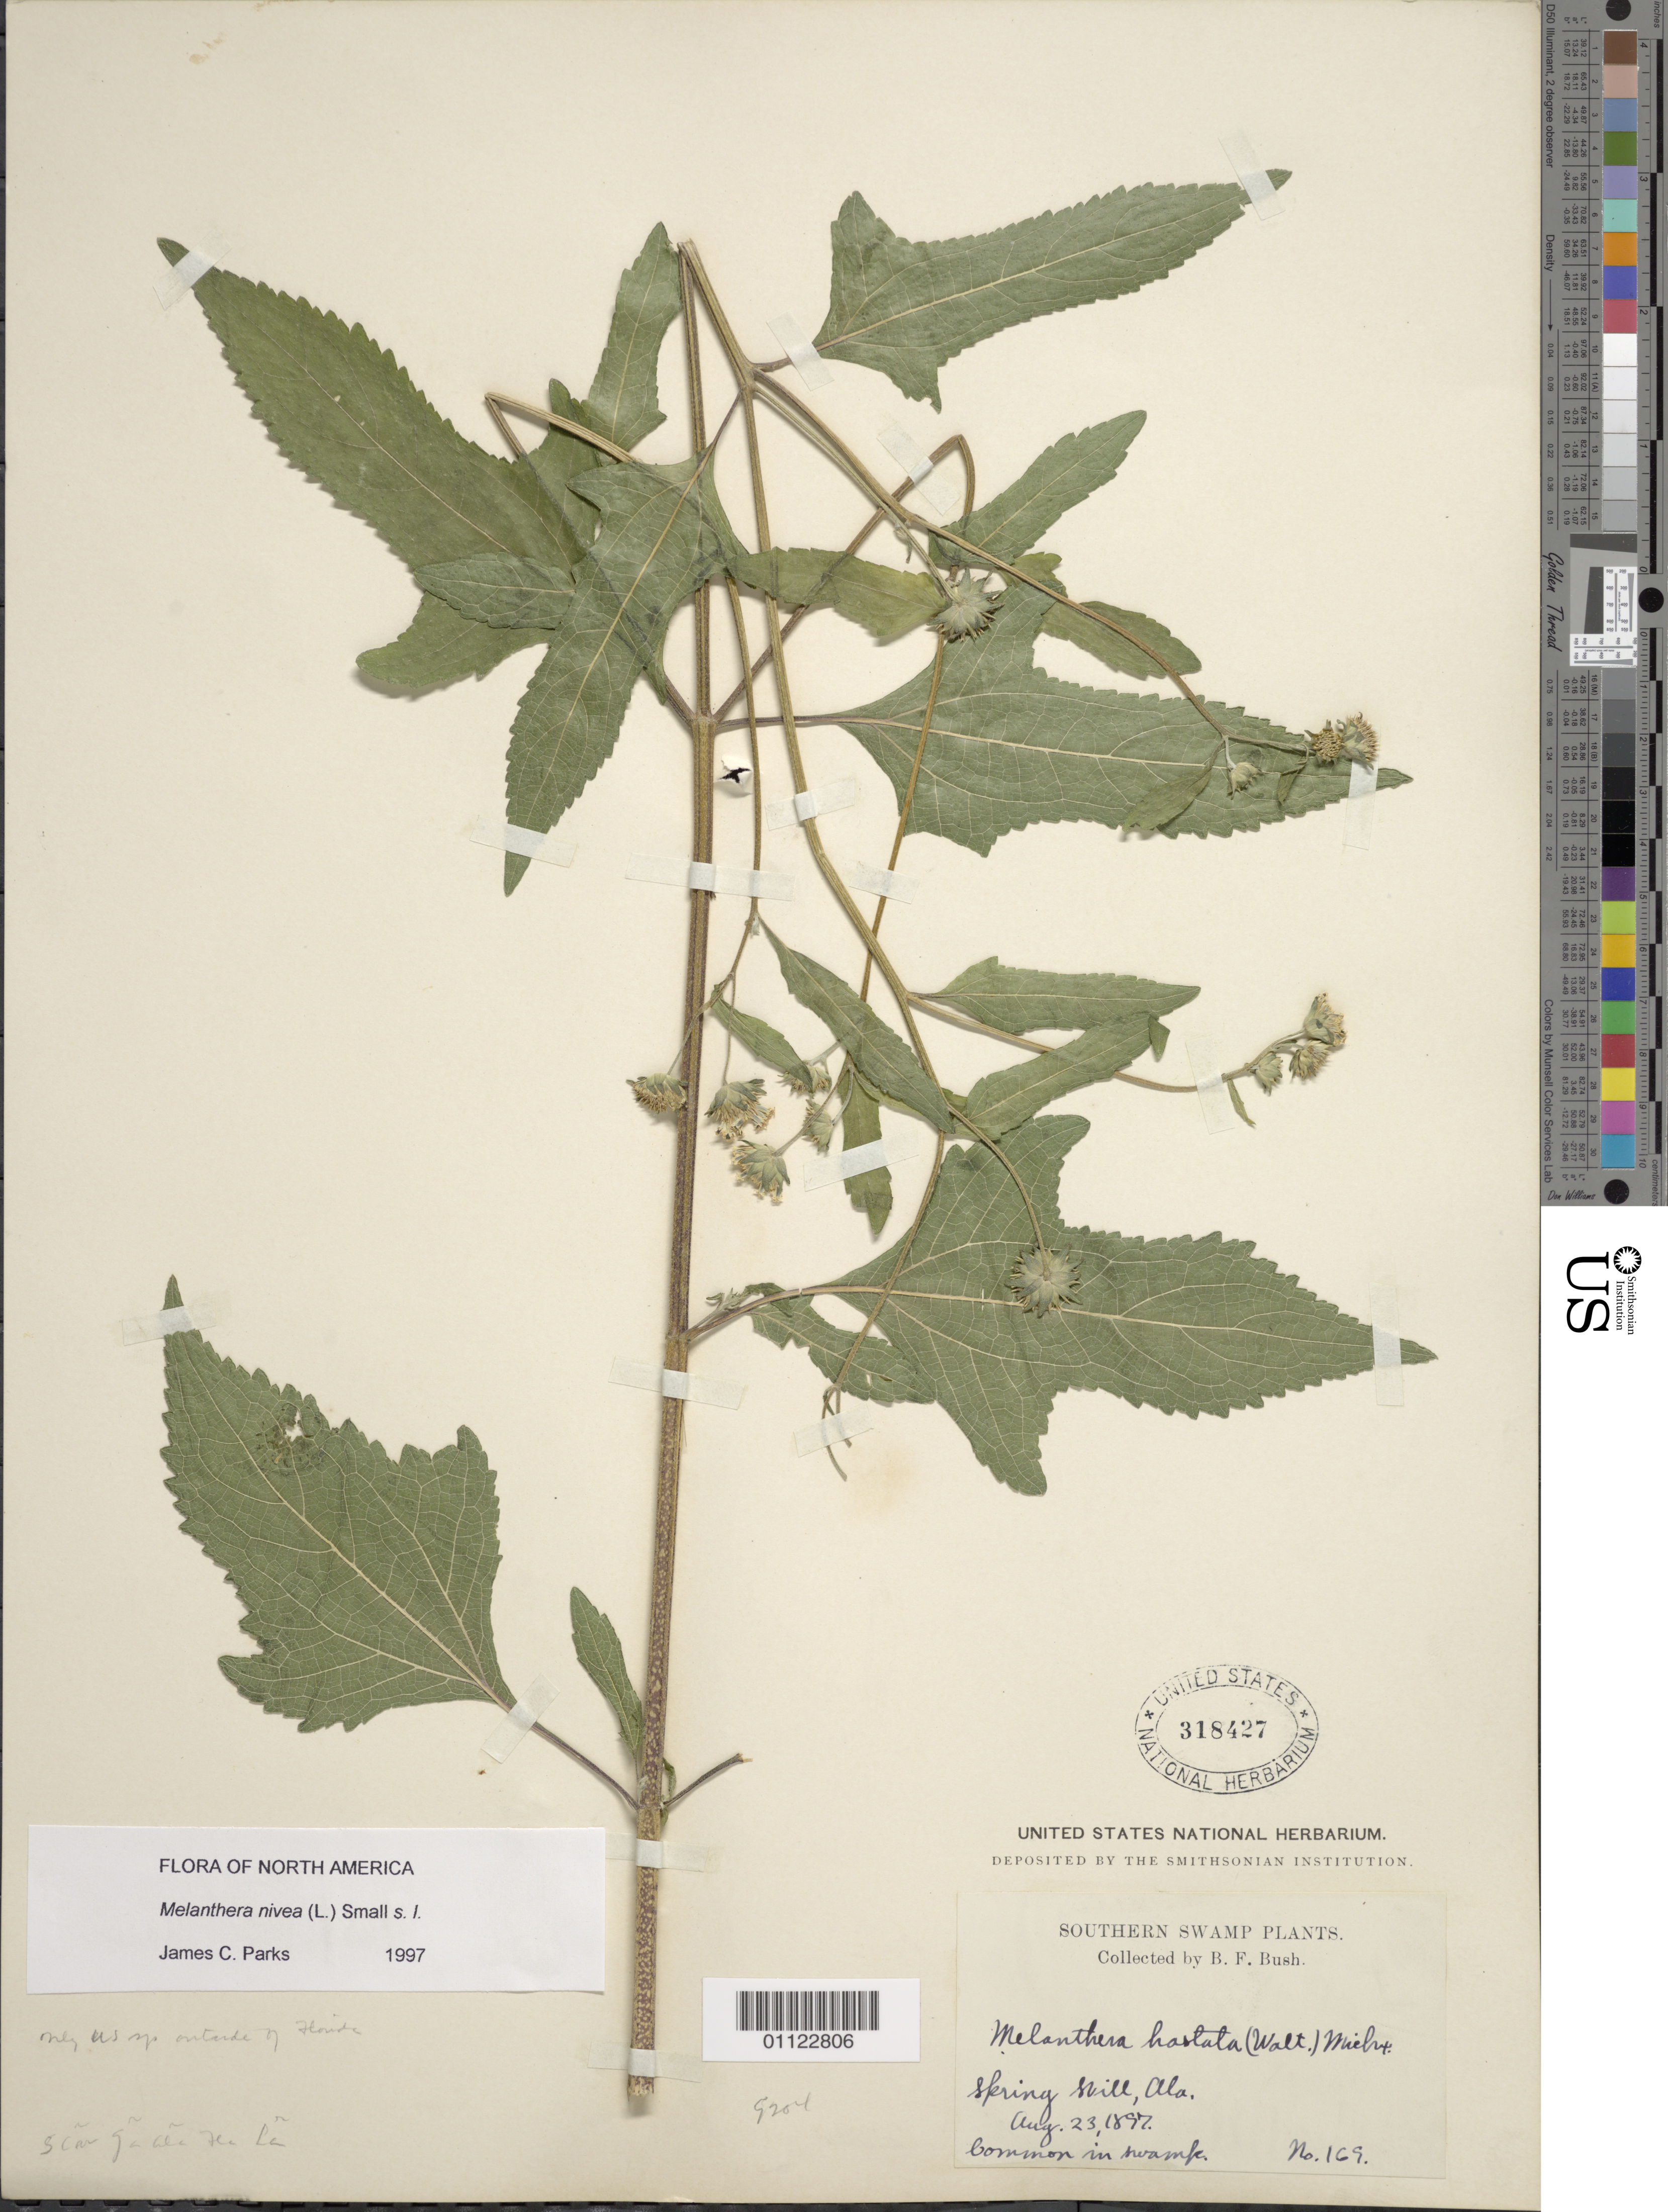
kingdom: Plantae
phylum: Tracheophyta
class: Magnoliopsida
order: Asterales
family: Asteraceae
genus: Melanthera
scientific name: Melanthera nivea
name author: (L.) Small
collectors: B. F. Bush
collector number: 169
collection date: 1897-08-23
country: United States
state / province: Alabama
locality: Spring Hill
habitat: common in swamps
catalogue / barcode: US 318427